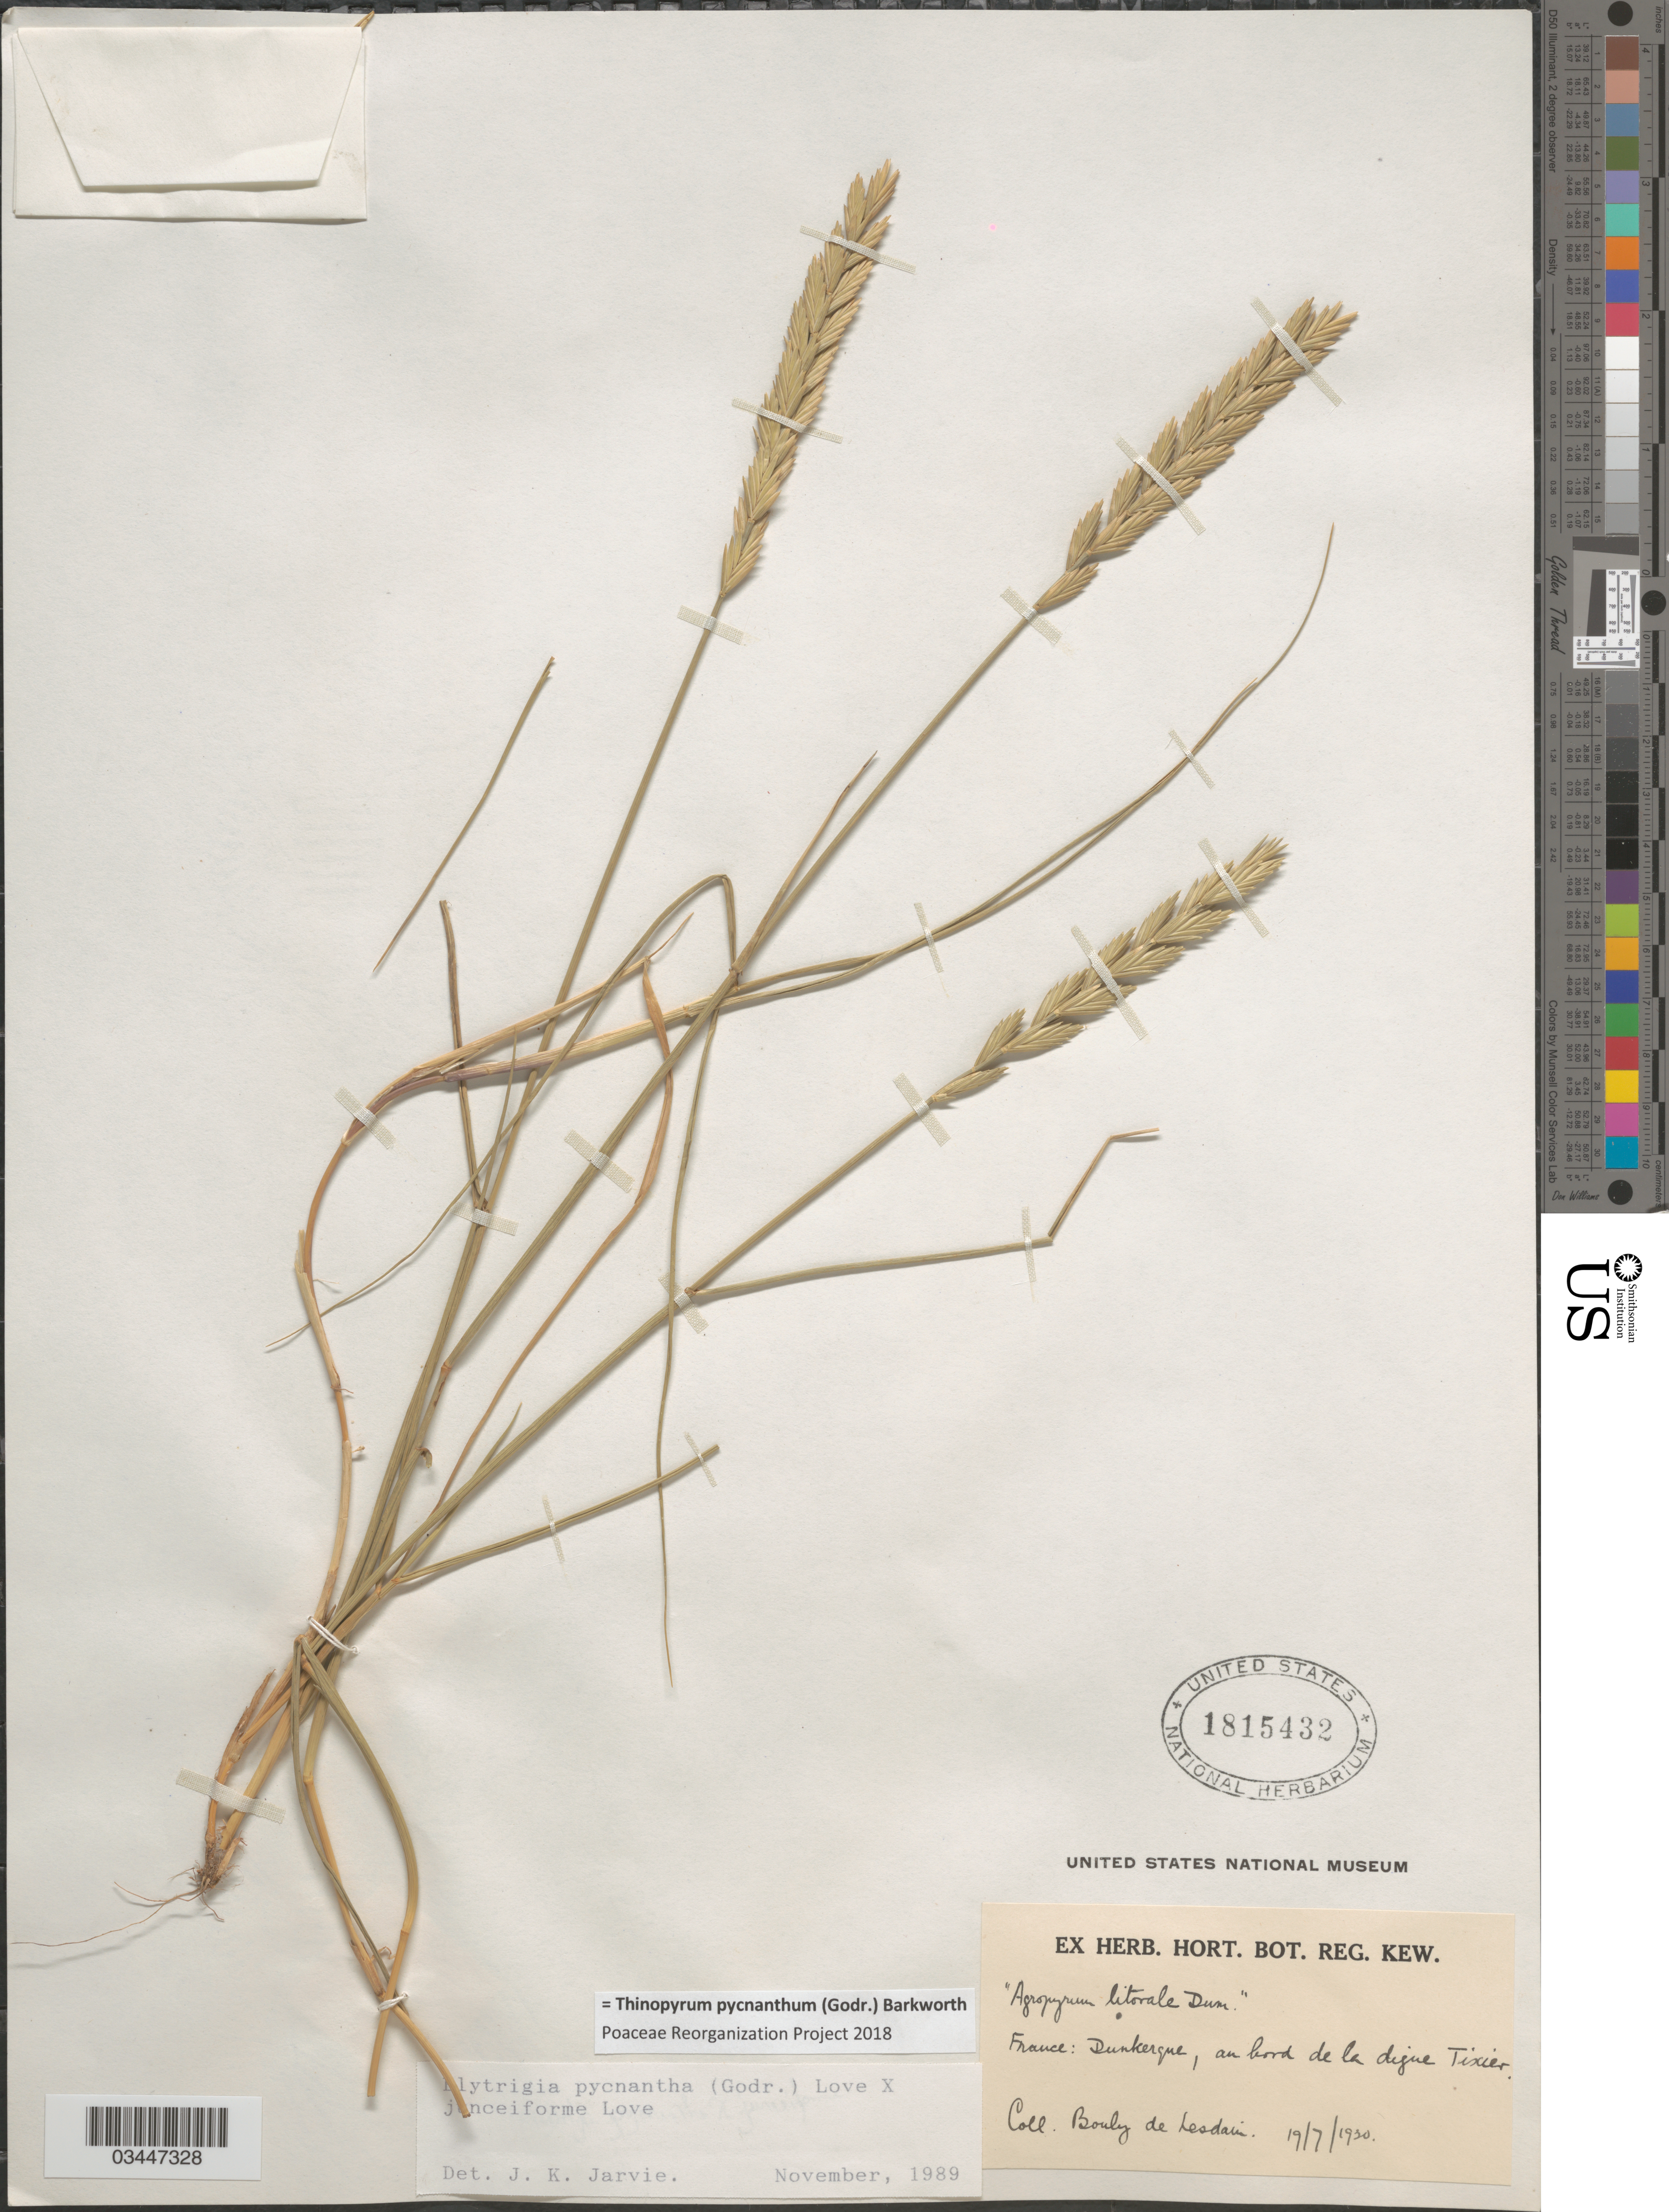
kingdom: Plantae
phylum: Tracheophyta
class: Liliopsida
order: Poales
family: Poaceae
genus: Thinopyrum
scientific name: Thinopyrum pycnanthum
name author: (Godr.) Barkworth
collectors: M. Bouly de Lesdain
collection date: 1930-07-19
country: France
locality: Dunkerque, au bord de la digue Tixier.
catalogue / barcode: US 1815432